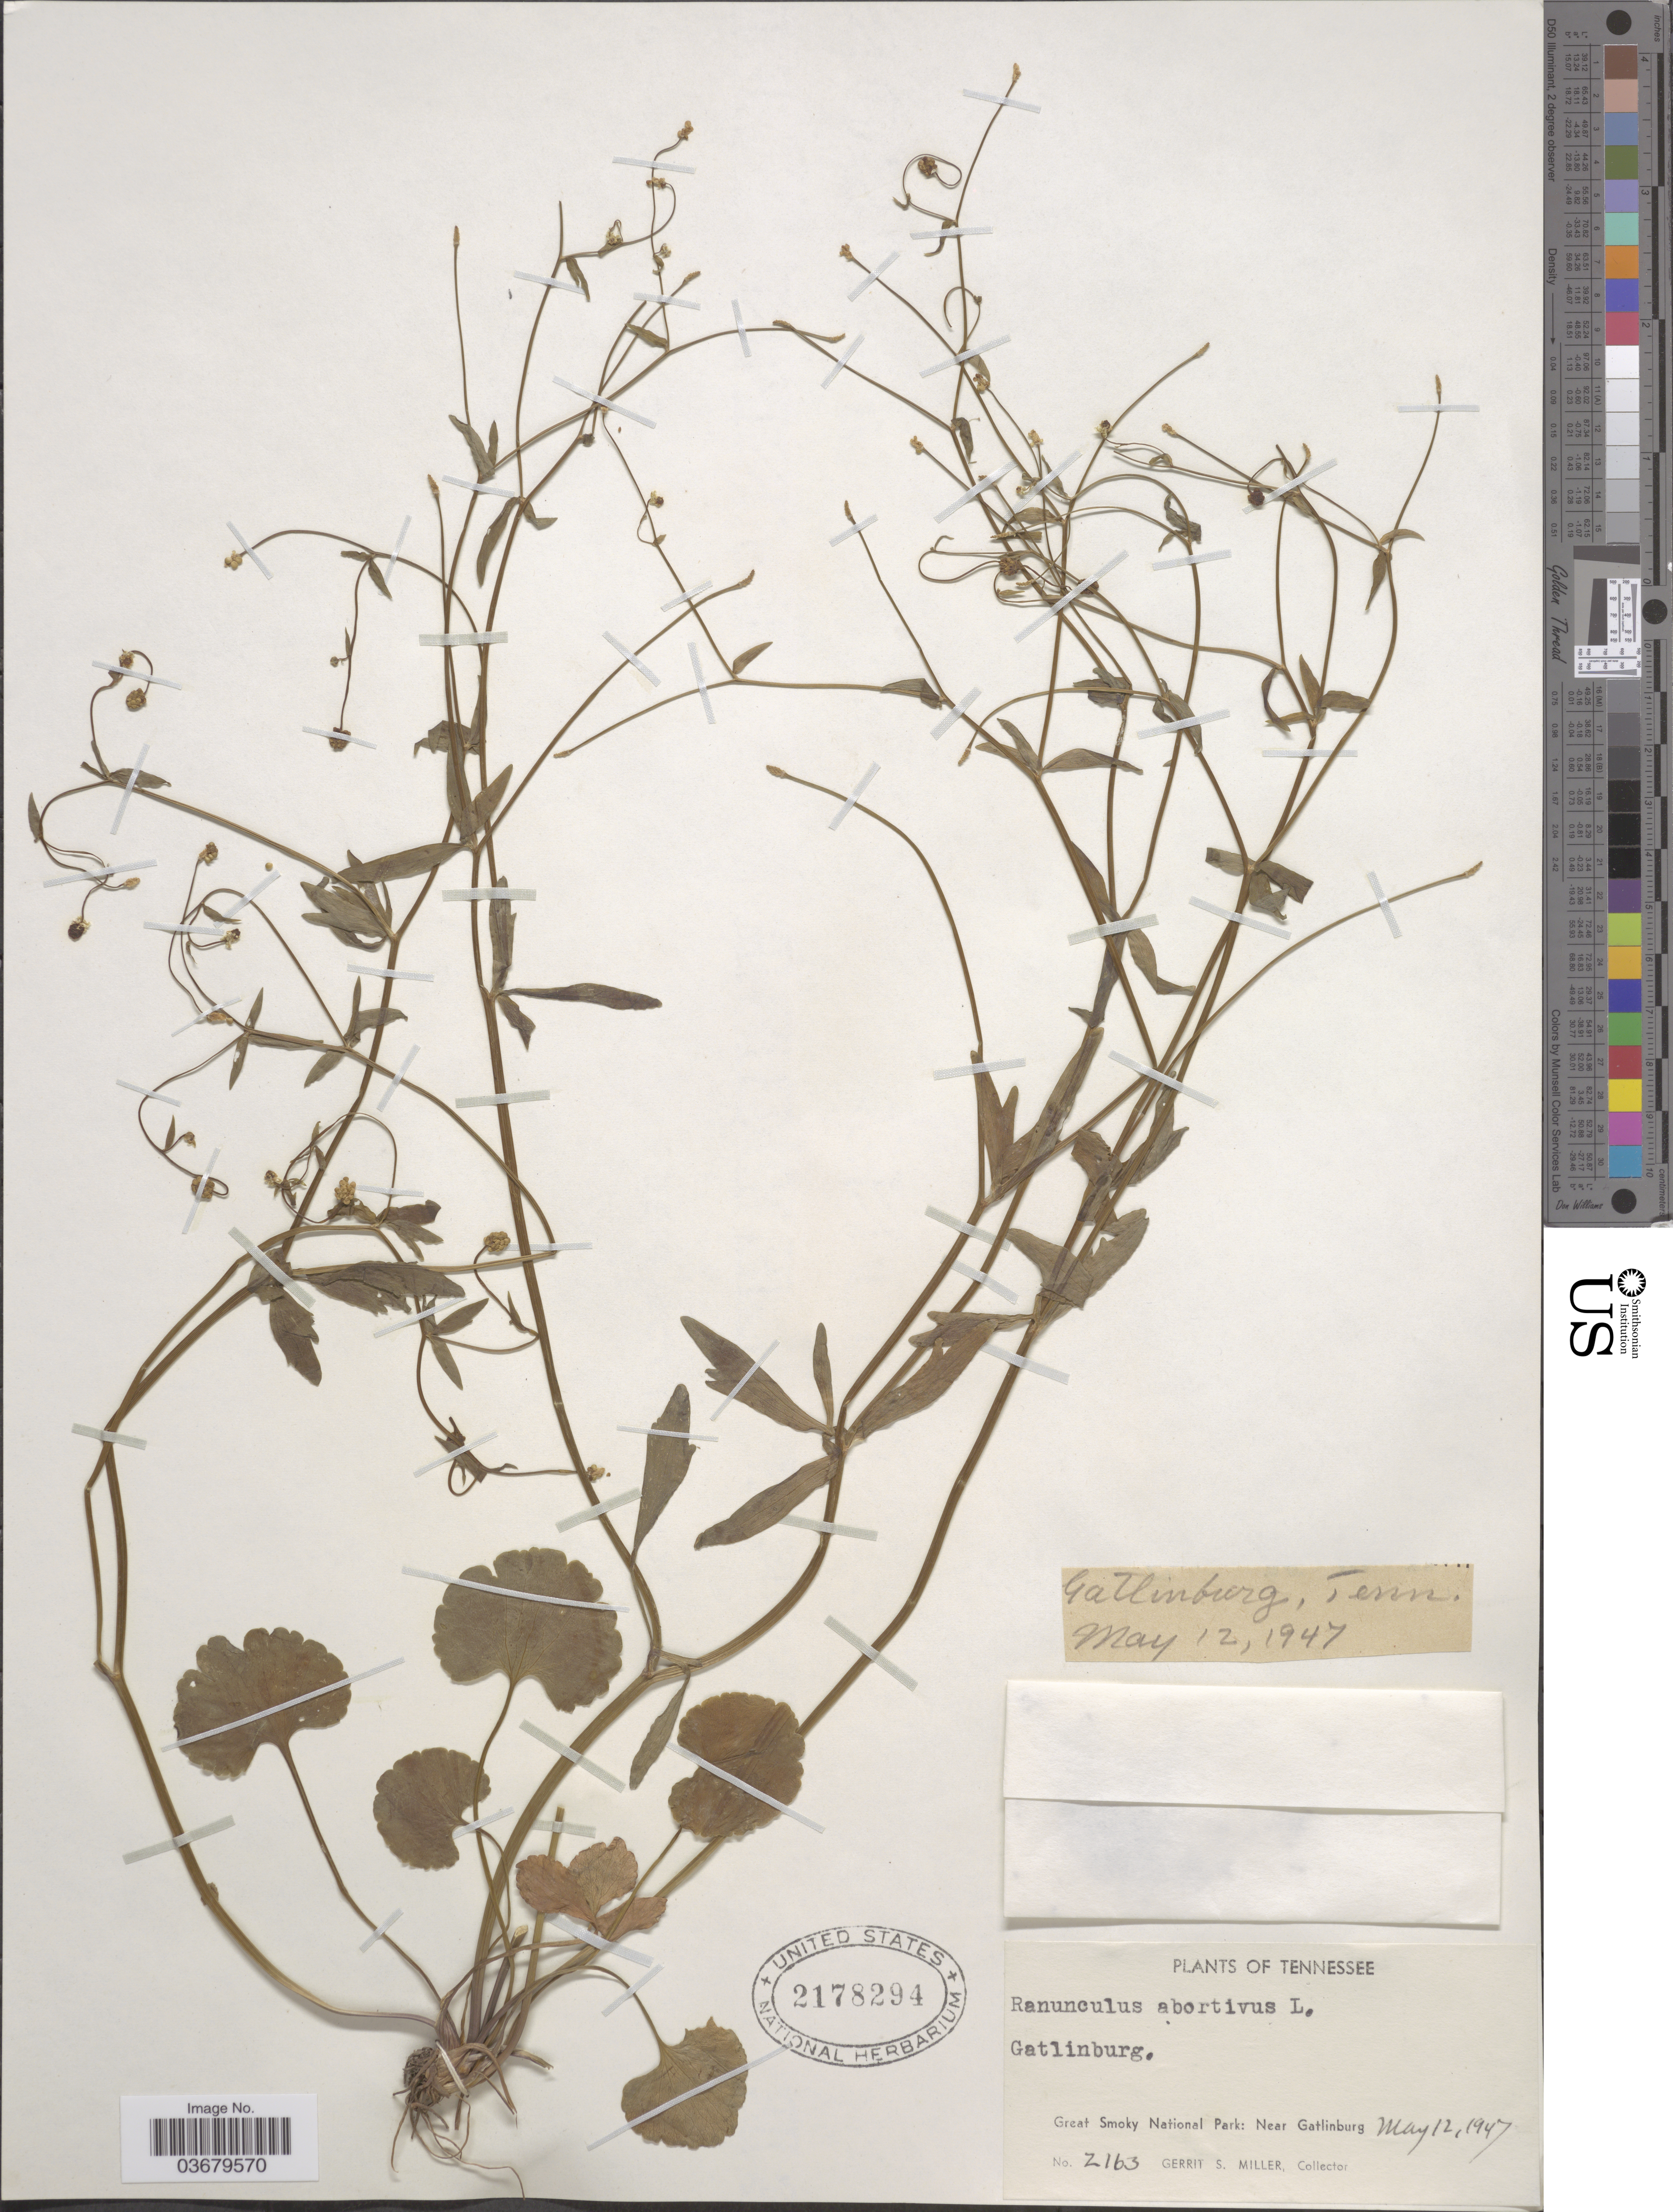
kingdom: Plantae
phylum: Tracheophyta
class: Magnoliopsida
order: Ranunculales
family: Ranunculaceae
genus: Ranunculus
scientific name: Ranunculus abortivus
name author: L.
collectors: G. S. Miller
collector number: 2163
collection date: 1947-05-12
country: United States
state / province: Tennessee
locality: Gatlinburg. Great Smoky National Park: Near Gatlinburg.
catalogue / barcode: US 2178294